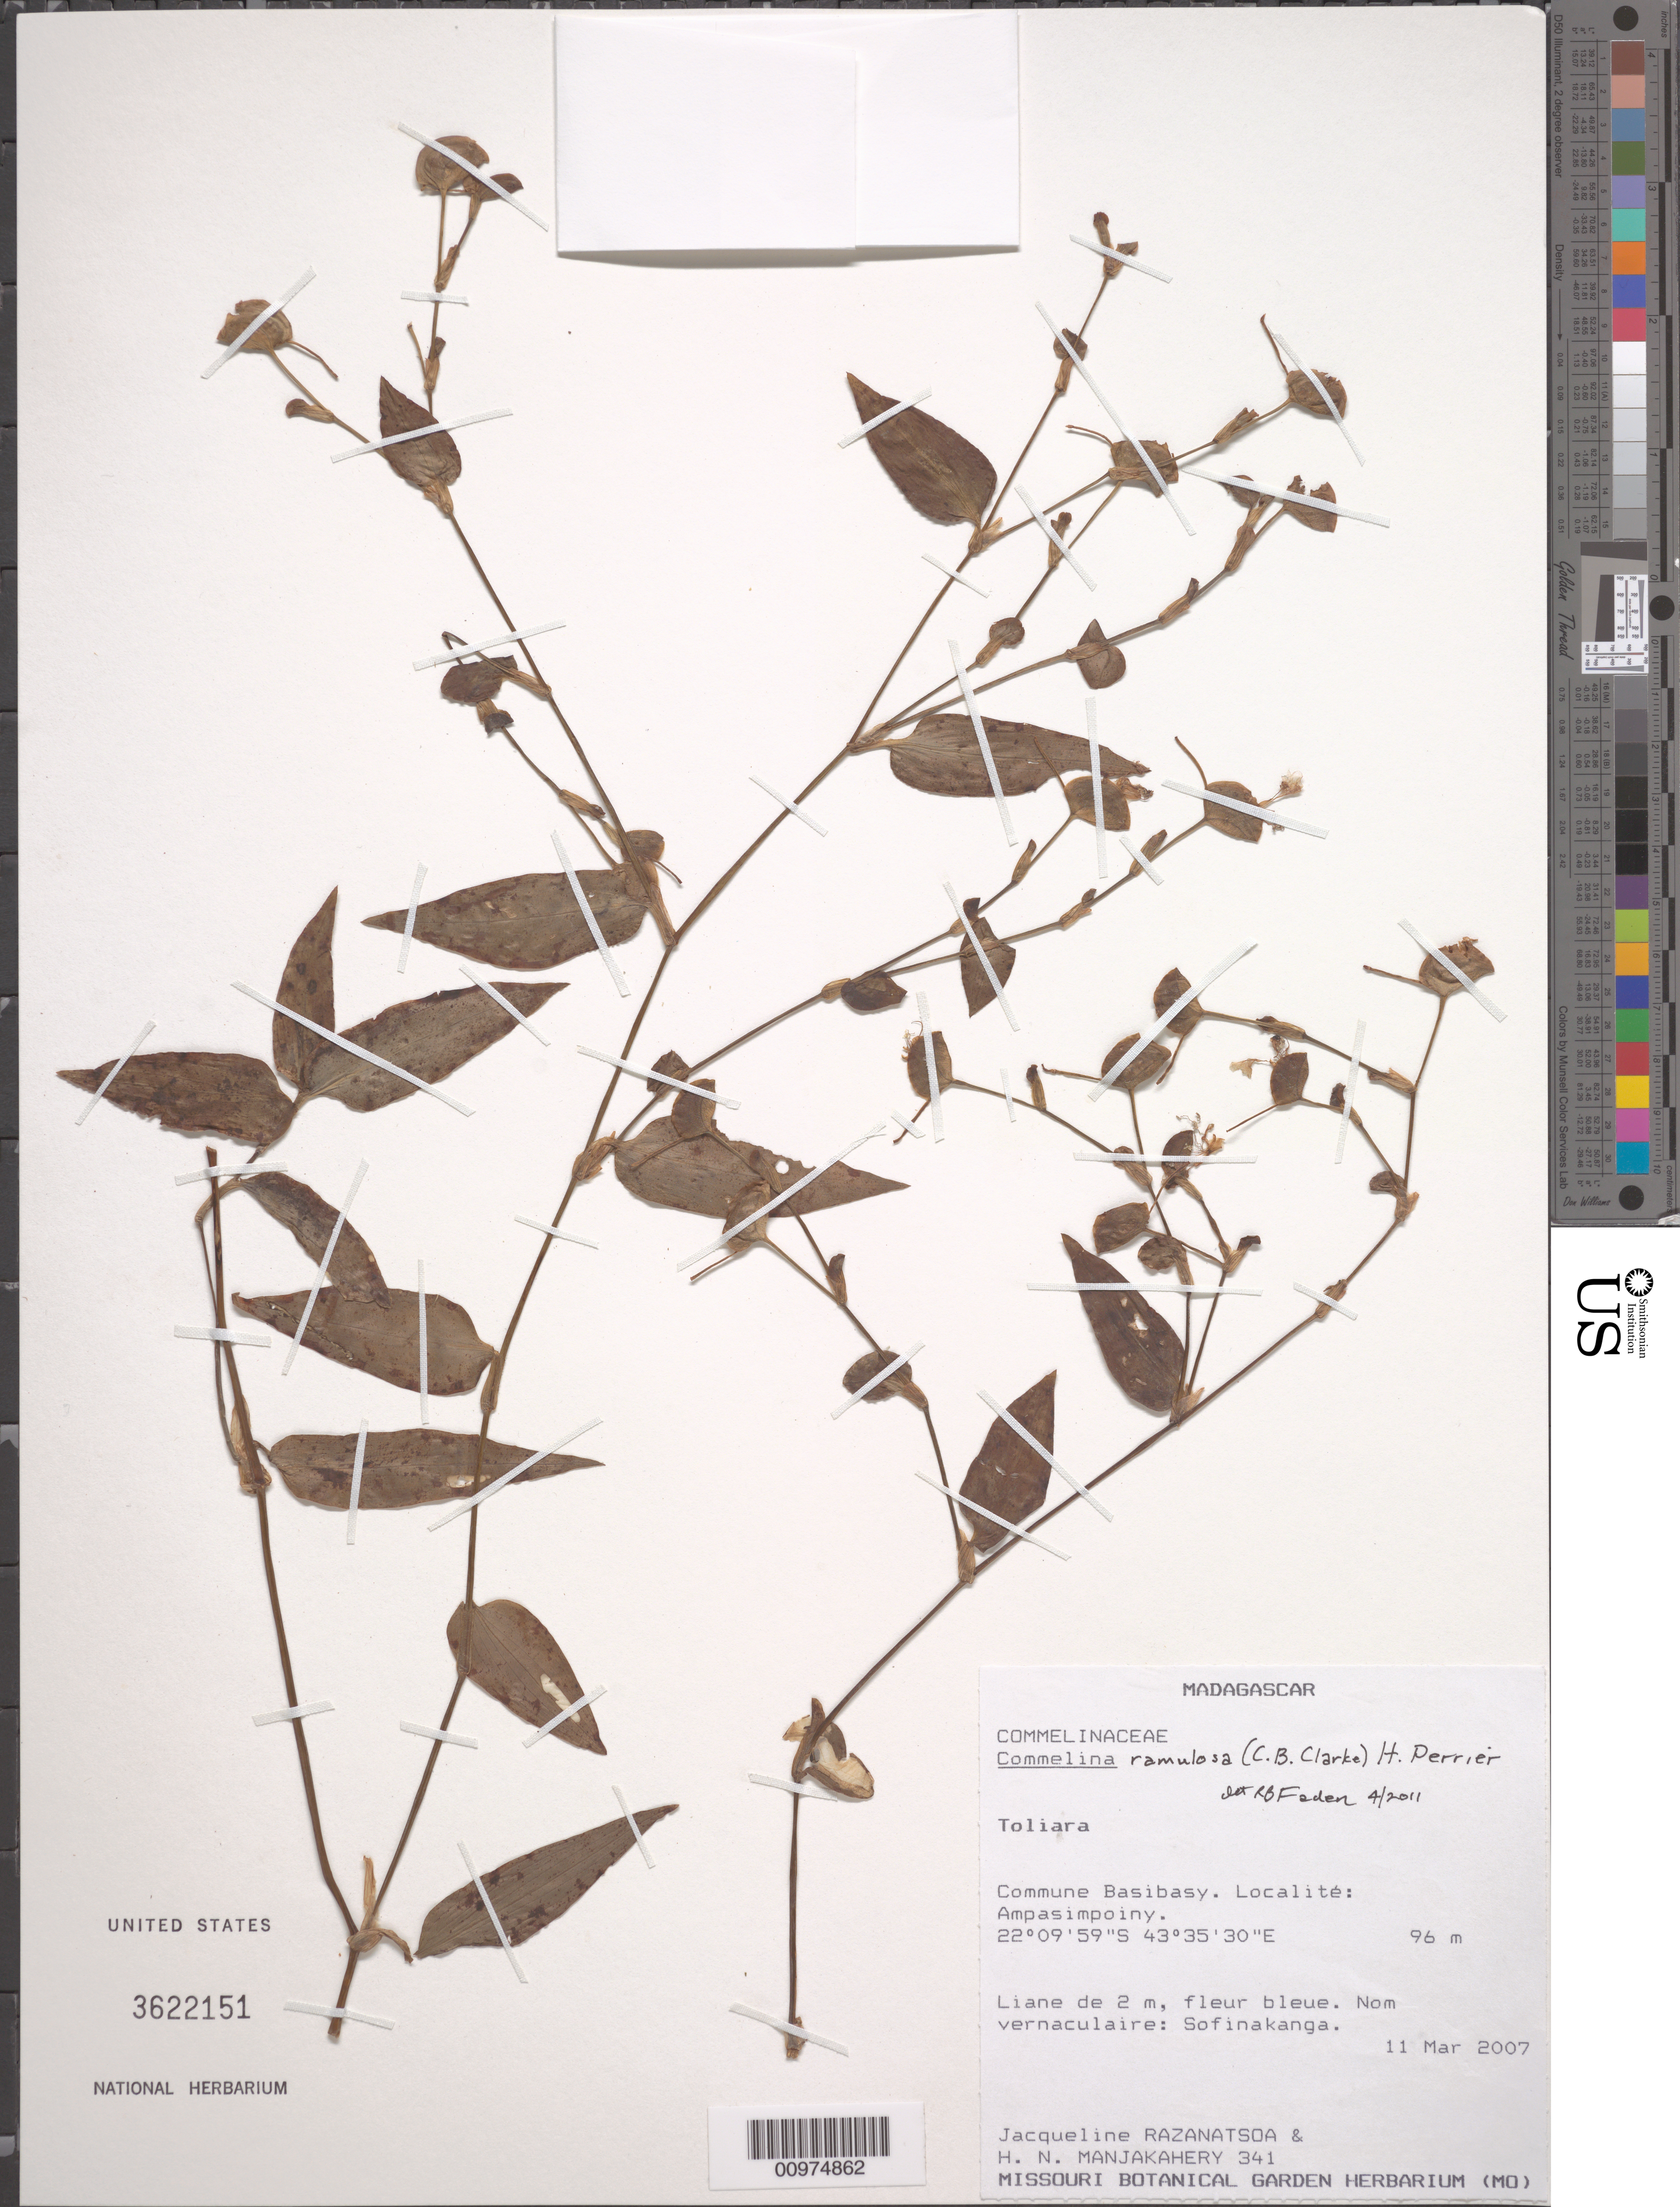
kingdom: Plantae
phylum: Tracheophyta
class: Liliopsida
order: Commelinales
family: Commelinaceae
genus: Commelina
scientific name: Commelina ramulosa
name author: (C.B. Clarke) H. Perrier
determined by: Faden, Robert B., (US), Smithsonian Institution - National Museum of Natural History (UNITED STATES)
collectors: J. Razanatsoa & H. N. Manjakahery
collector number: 341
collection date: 2007-03-11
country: Madagascar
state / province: Atsimo-Andrefana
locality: Commune Basibasy. Localite: Ampasimpoiny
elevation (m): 96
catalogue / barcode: US 3622151